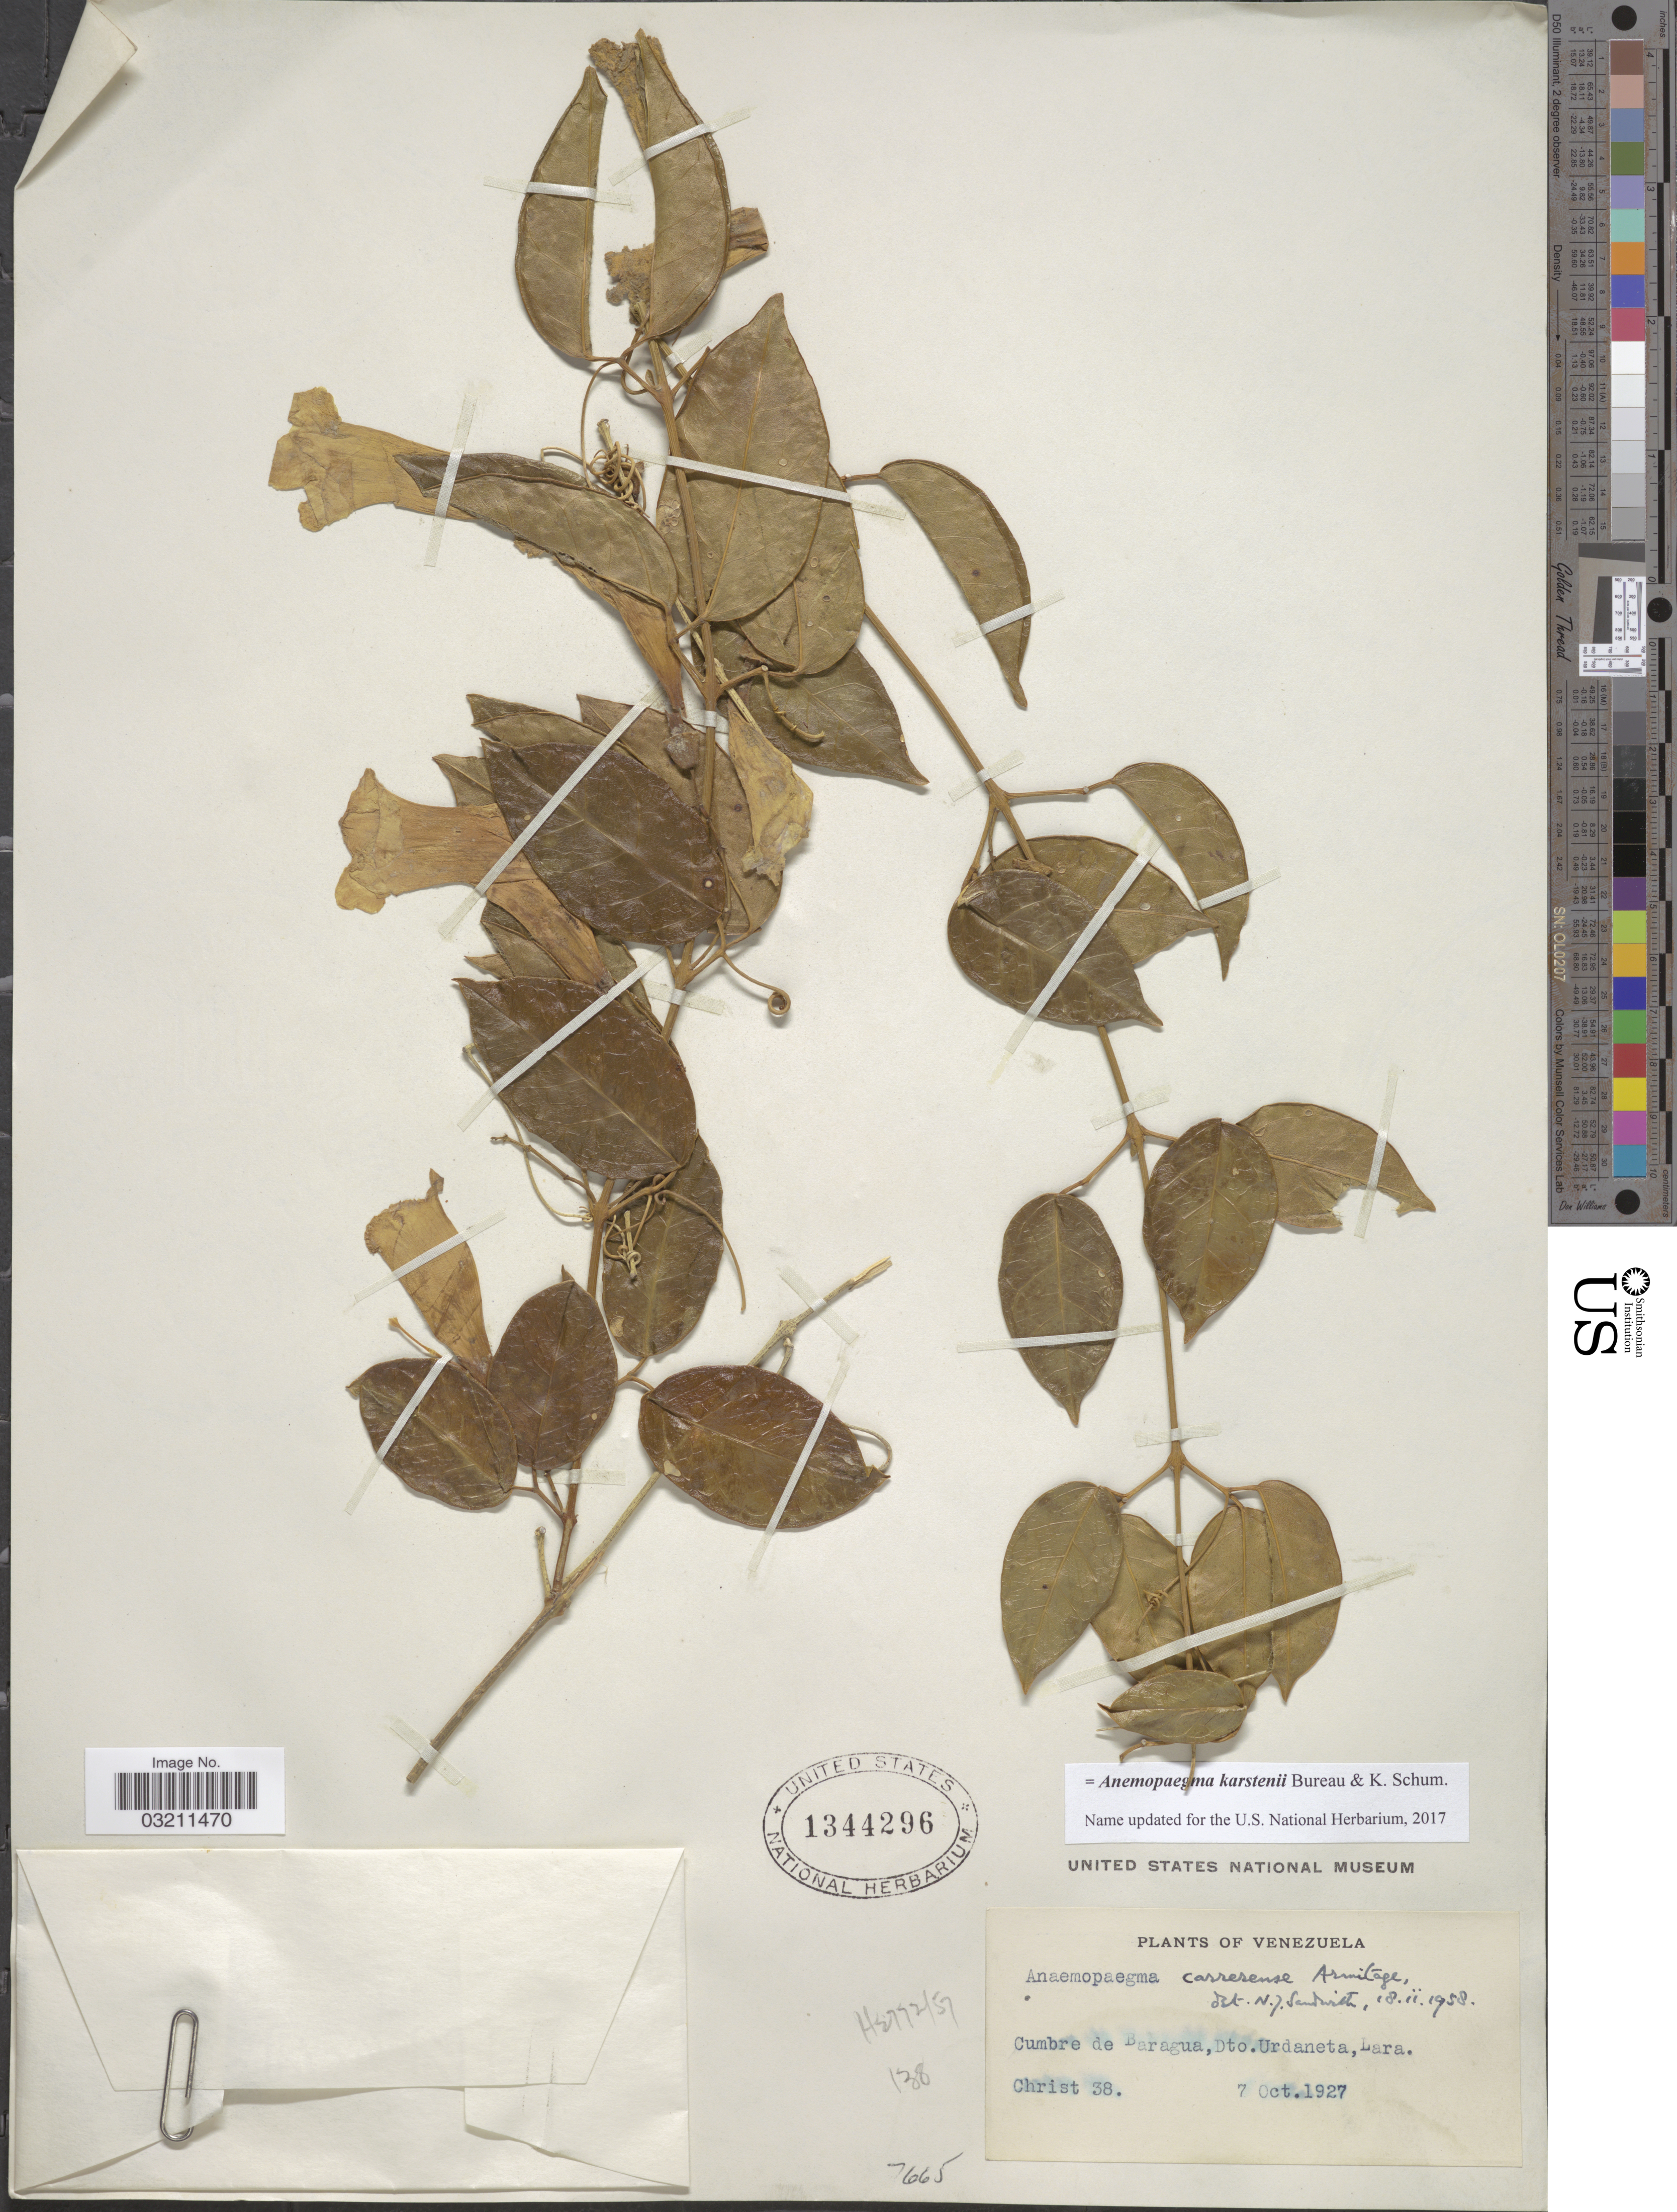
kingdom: Plantae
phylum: Tracheophyta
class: Magnoliopsida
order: Lamiales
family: Bignoniaceae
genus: Anemopaegma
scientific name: Anemopaegma karstenii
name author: Bureau & K. Schum.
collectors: Christ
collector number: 38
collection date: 1927-10-07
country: Venezuela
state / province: Lara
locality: Cumbre de Baragua, Dto. Urdaneta.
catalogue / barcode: US 1344296